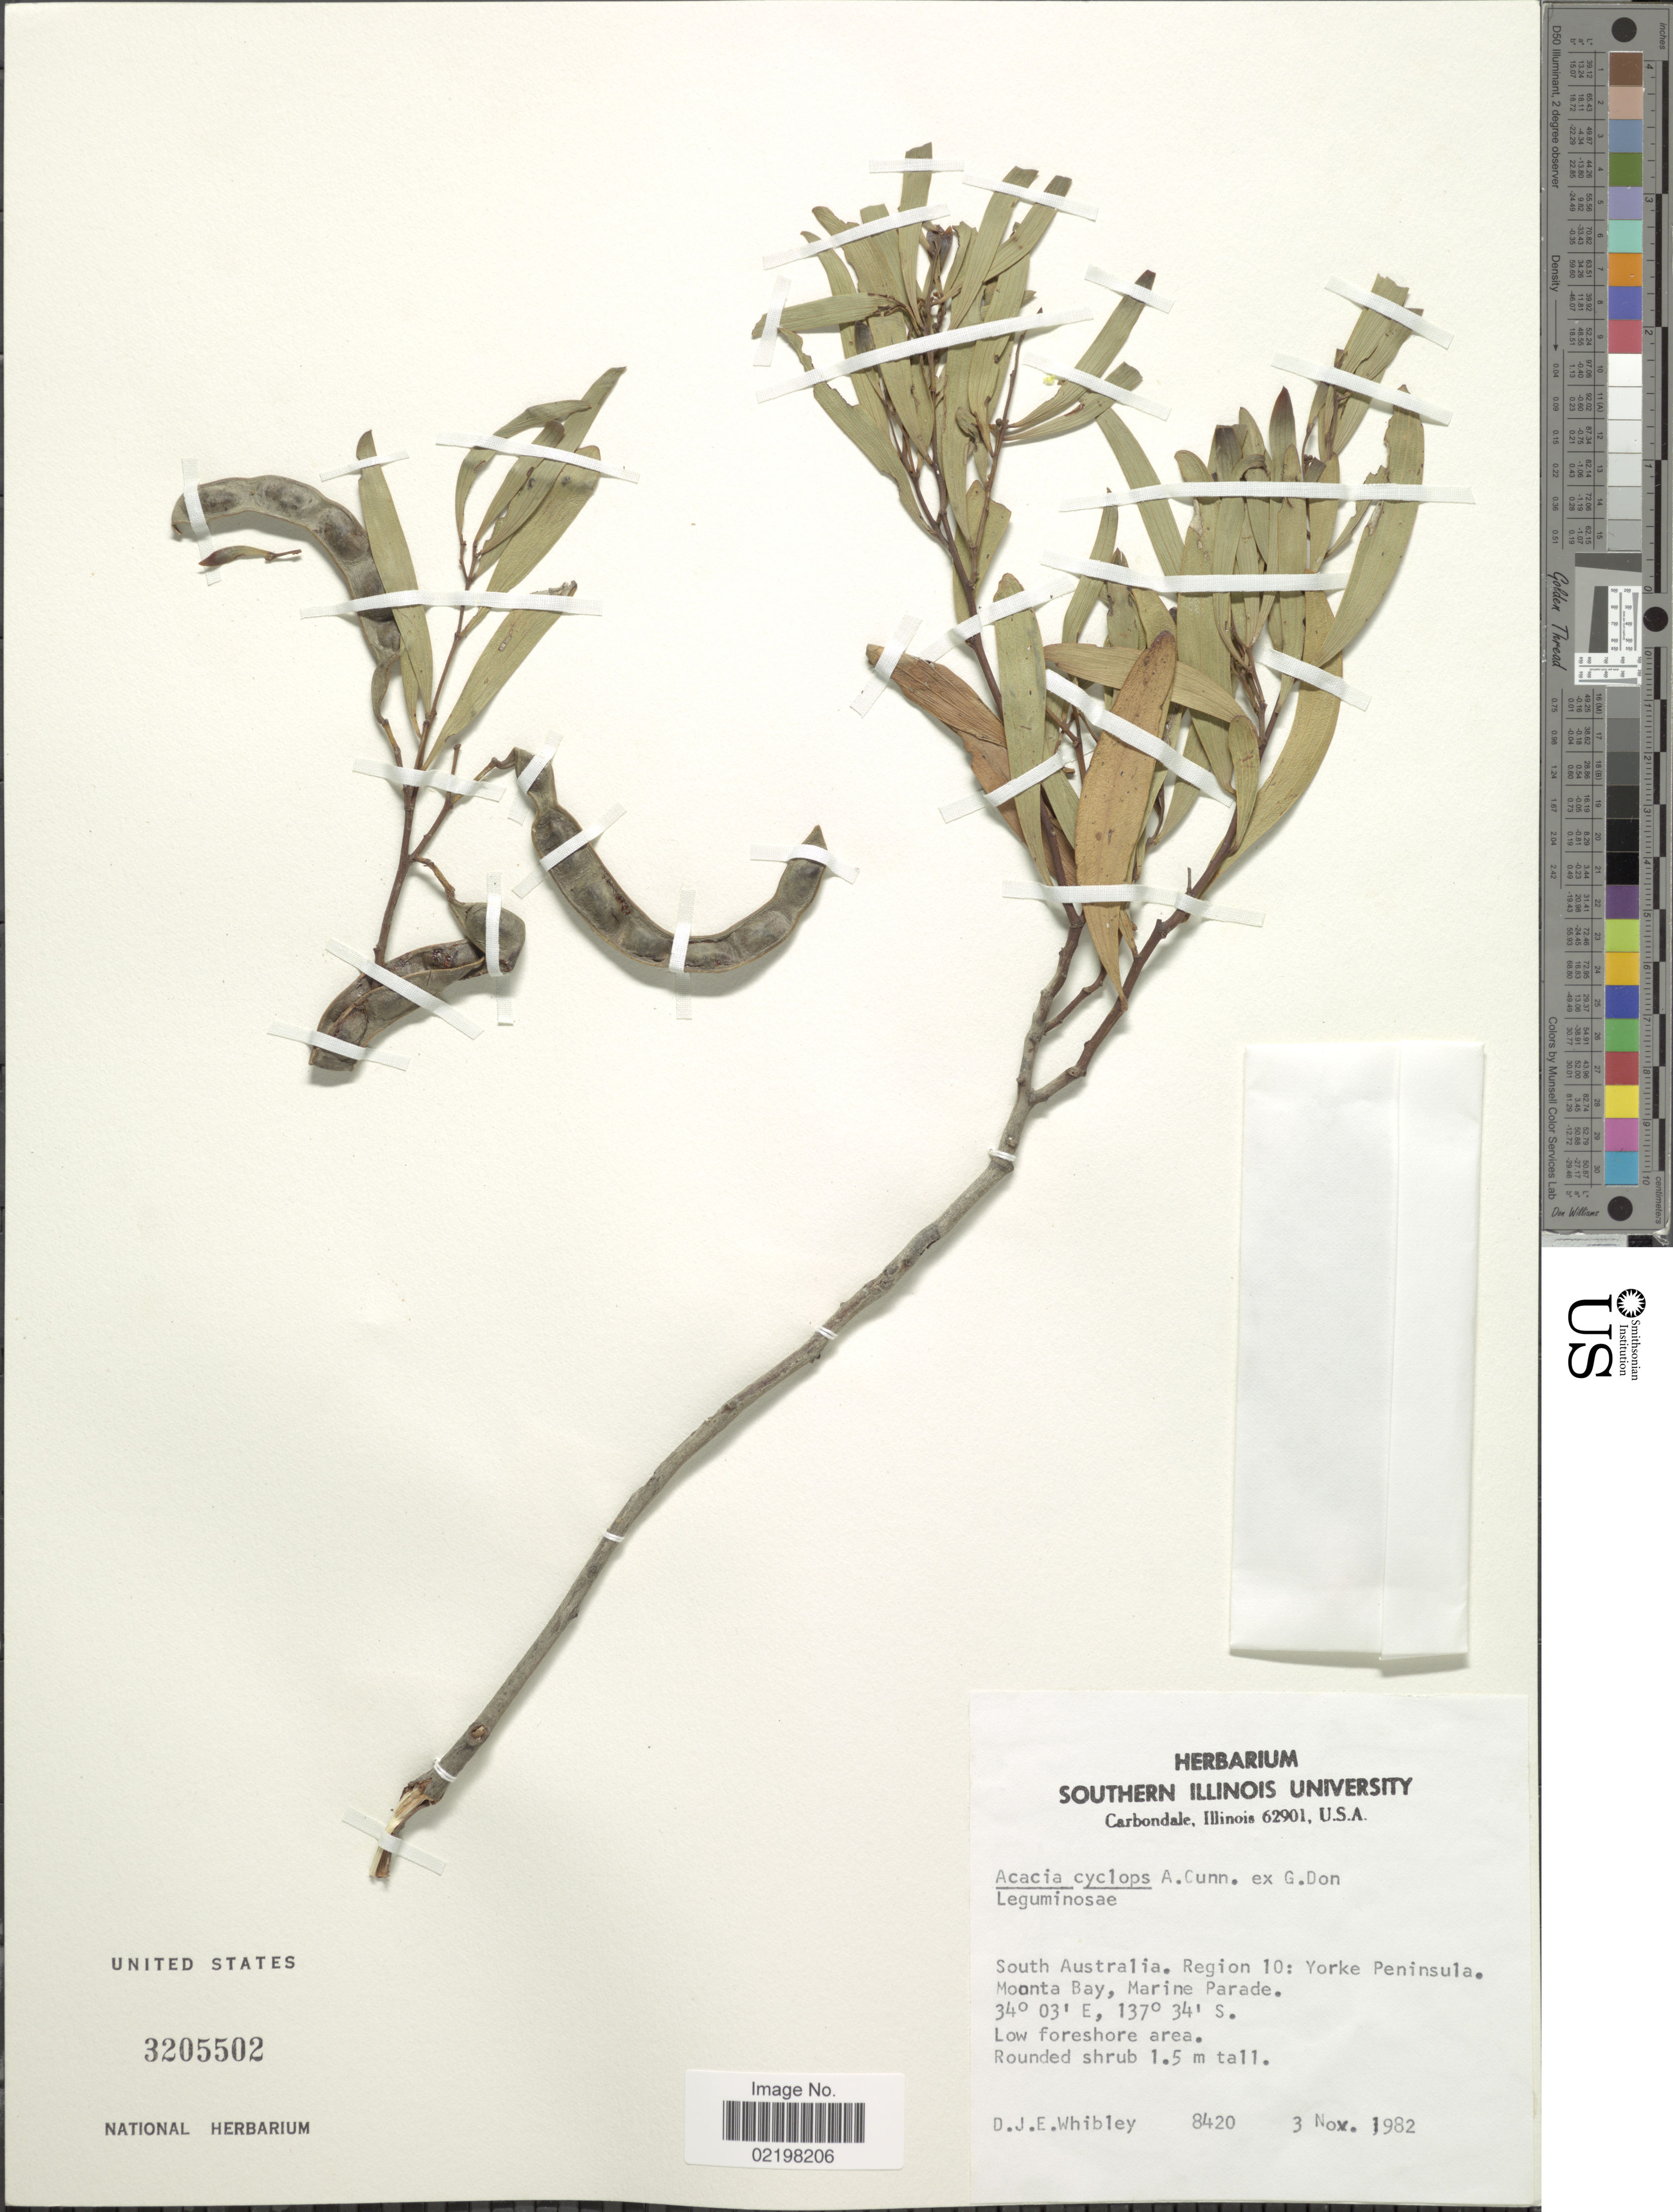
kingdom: Plantae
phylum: Tracheophyta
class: Magnoliopsida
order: Fabales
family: Fabaceae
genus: Acacia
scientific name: Acacia cyclops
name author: A. Cunn. ex G. Don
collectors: D. Whibley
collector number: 8420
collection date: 1982-11-03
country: Australia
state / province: South Australia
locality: South Australia. Region 10: Yorke Peninsula.Moonta Bay, Marine Parade.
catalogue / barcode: US 3205502